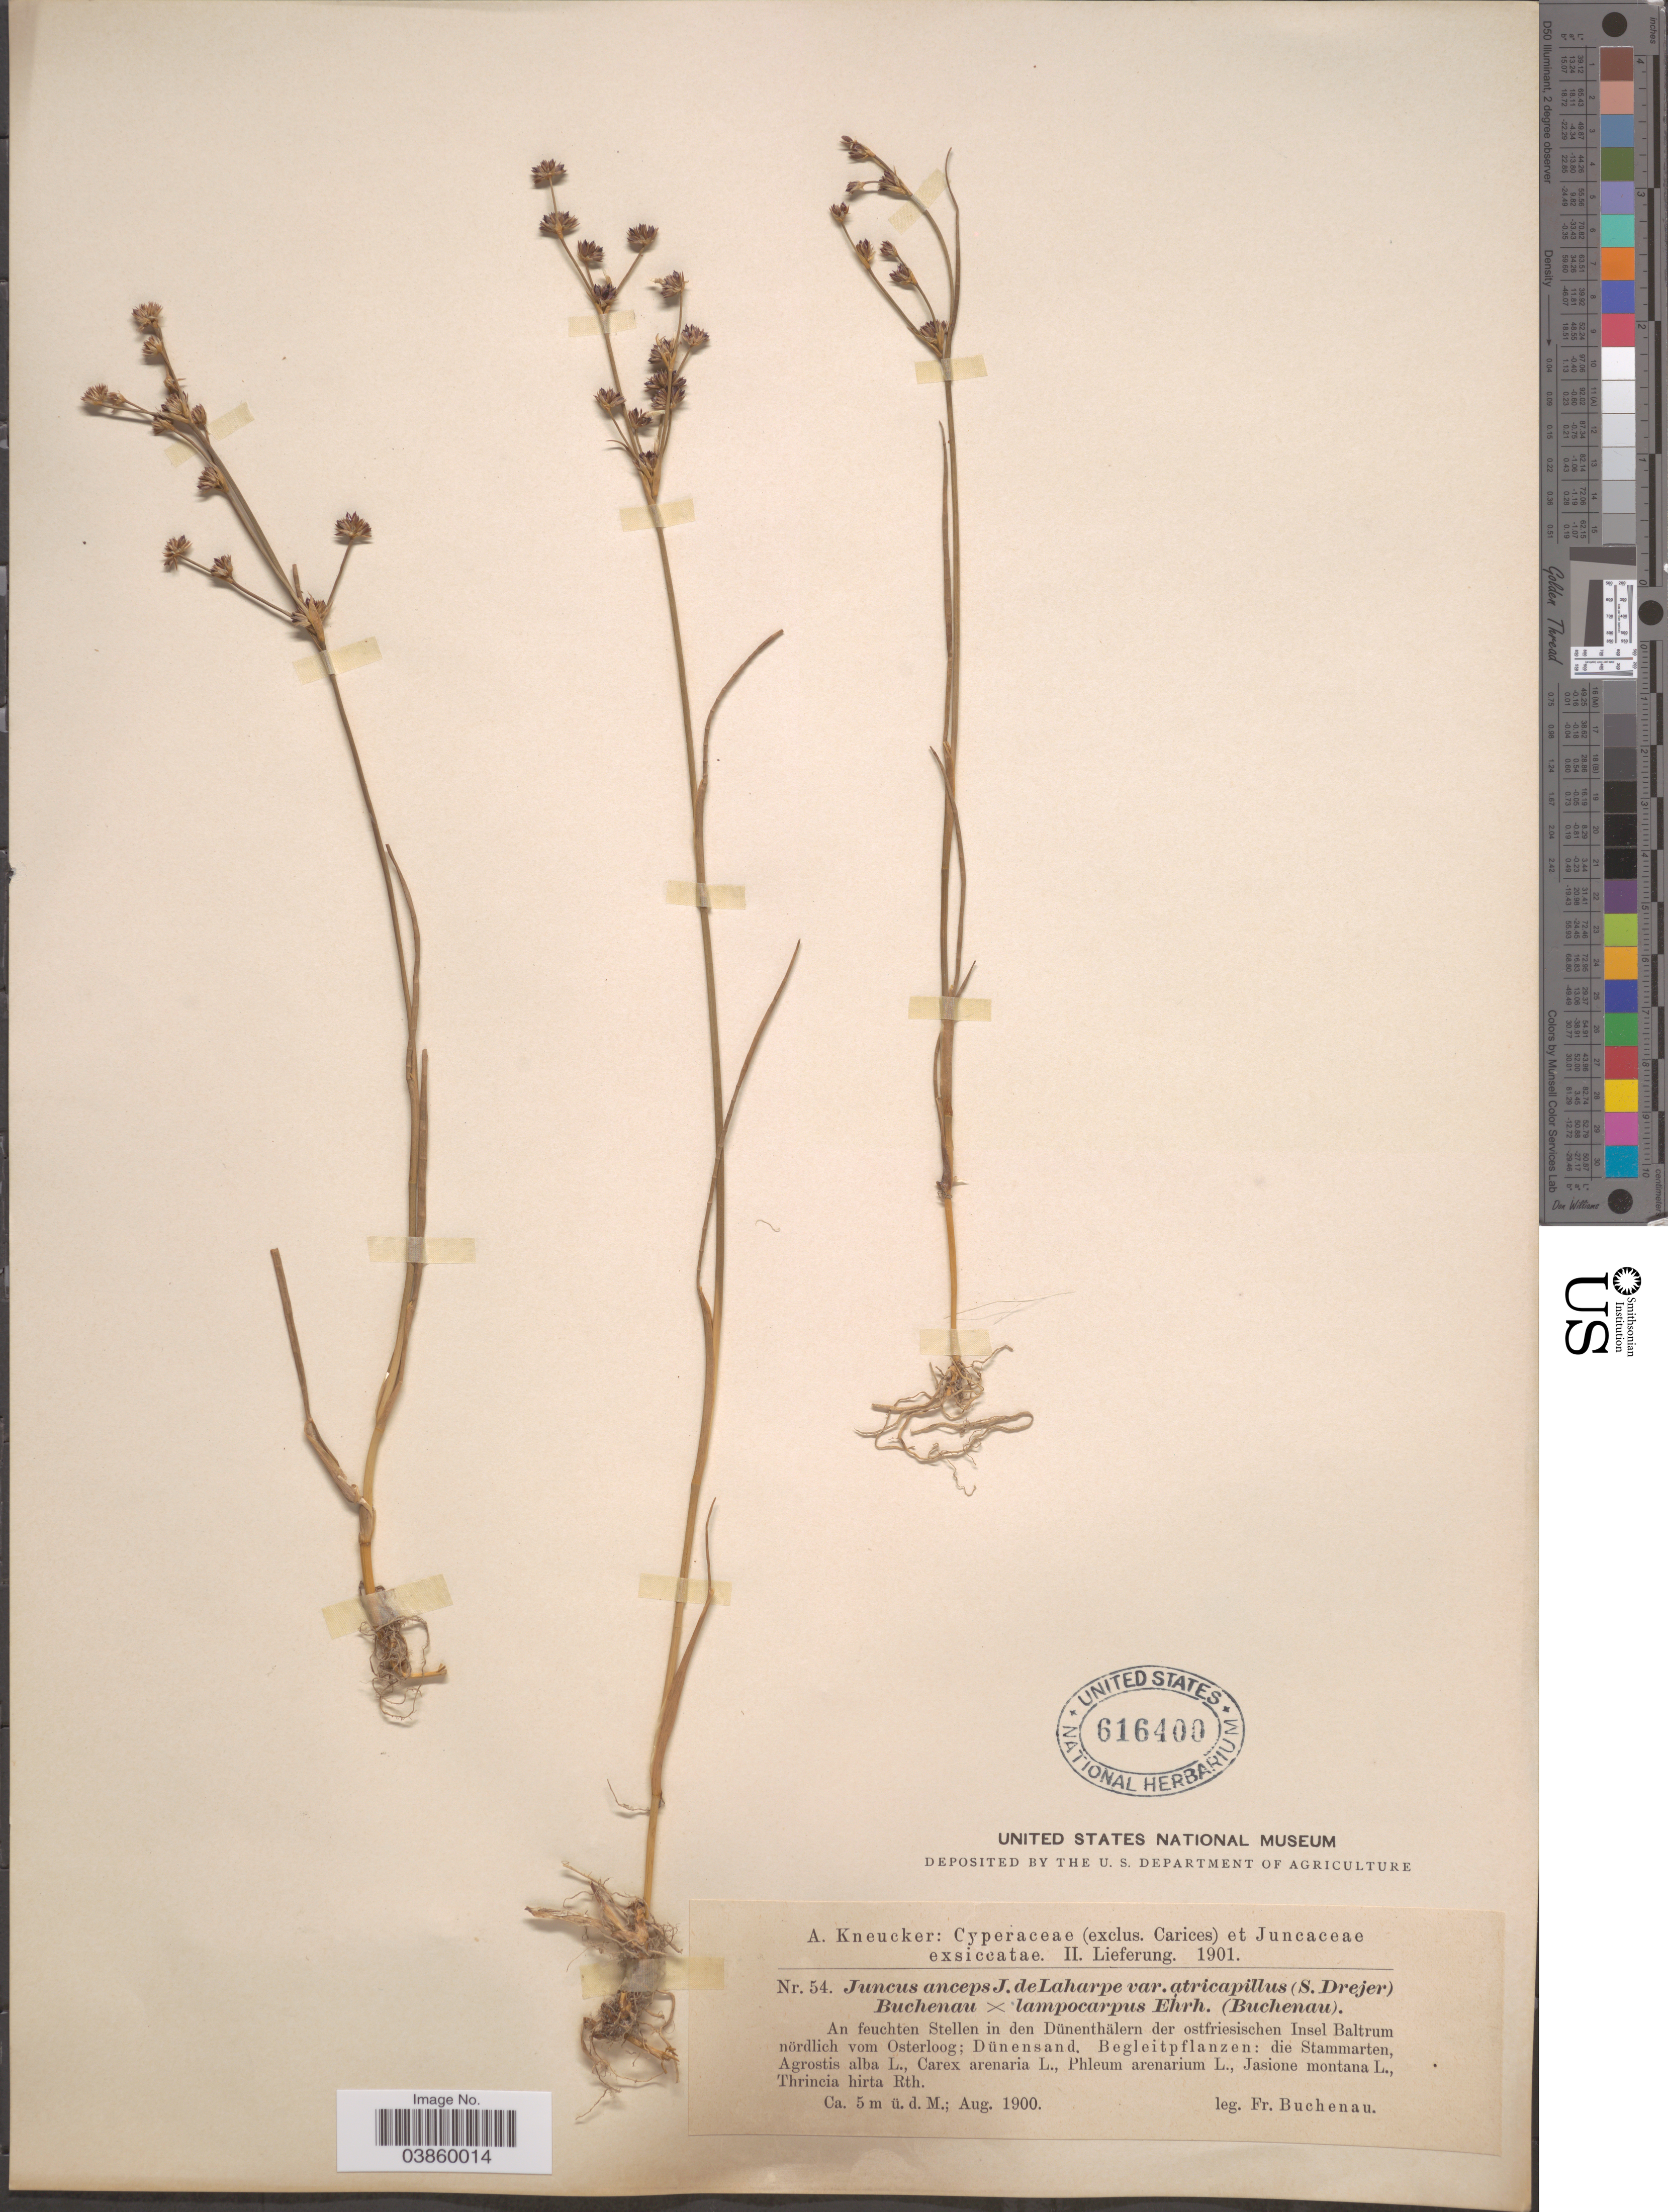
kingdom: Plantae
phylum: Tracheophyta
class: Liliopsida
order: Poales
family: Juncaceae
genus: Juncus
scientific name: Juncus anceps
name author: Laharpe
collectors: F. Buchenau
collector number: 54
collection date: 1900-08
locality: An feuchten Stellen in den Dünenthälern der ostfriesischen Insel Baltrum nördlich vom Osterloog; Dünensand.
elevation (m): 5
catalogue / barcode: US 616400